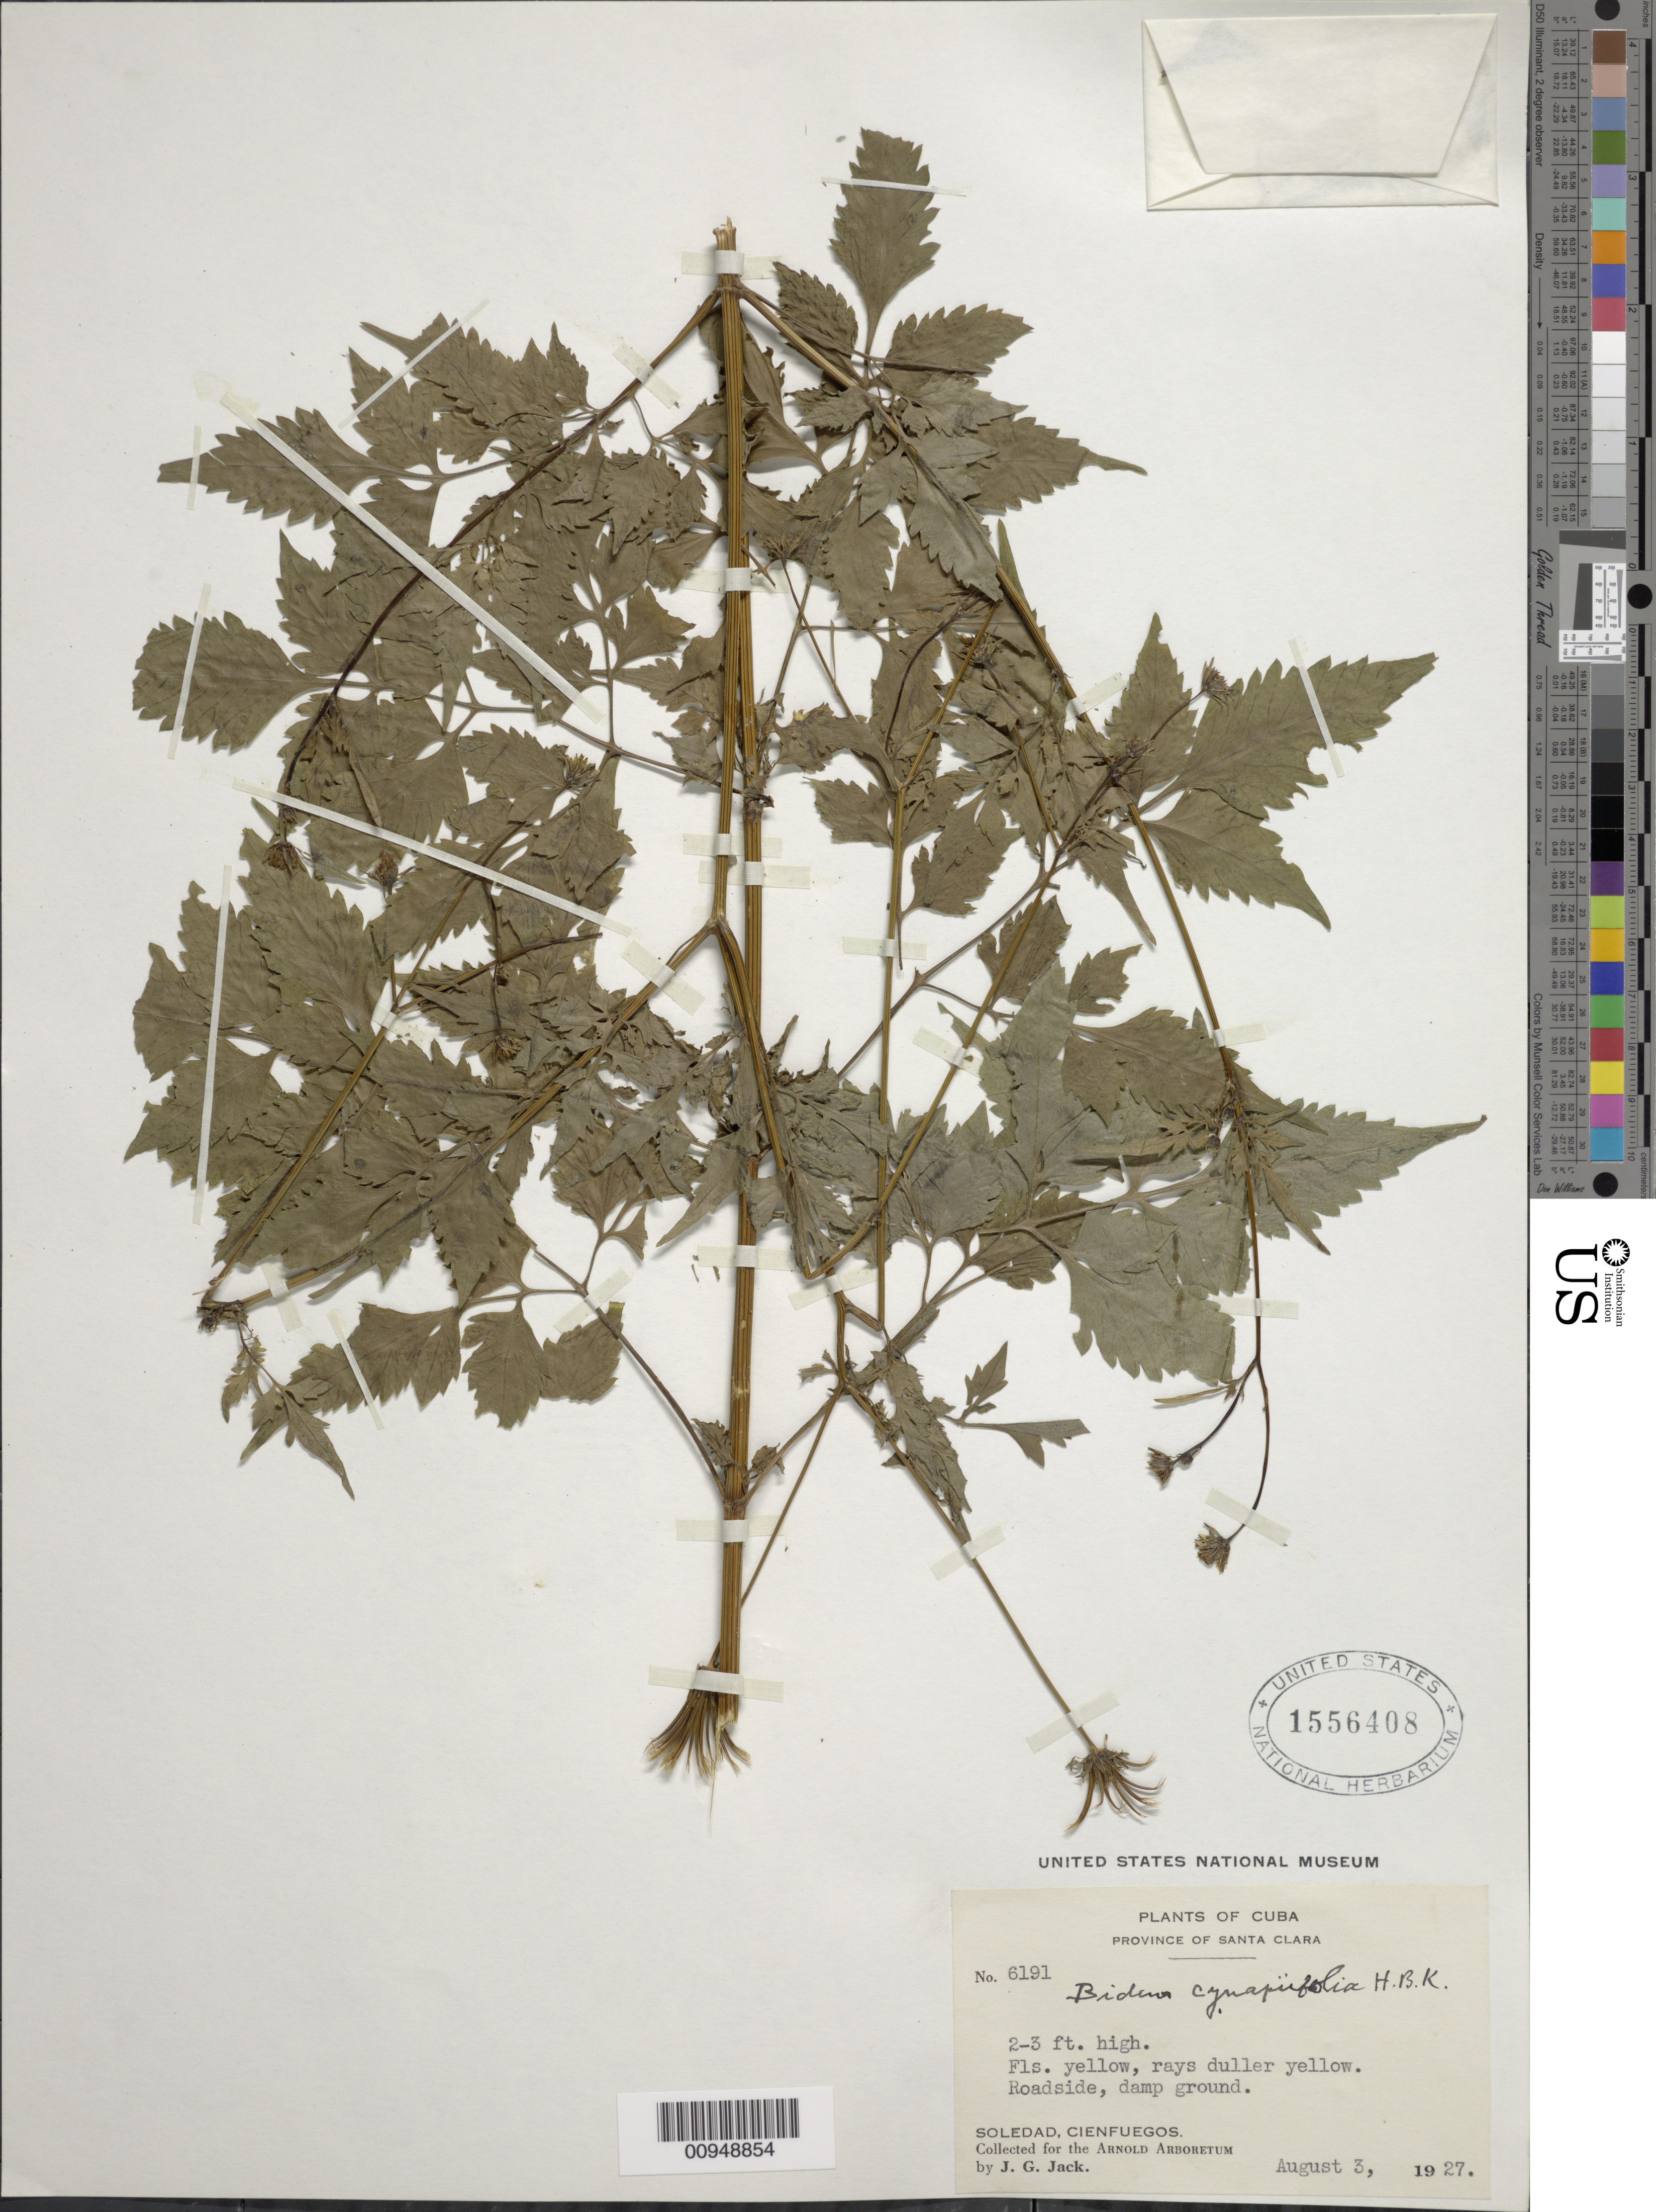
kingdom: Plantae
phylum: Tracheophyta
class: Magnoliopsida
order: Asterales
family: Asteraceae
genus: Bidens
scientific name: Bidens cynapiifolia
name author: Kunth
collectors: J. G. Jack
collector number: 6191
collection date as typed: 03 Aug 1927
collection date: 1927-08-03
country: Cuba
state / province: Cienfuegos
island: Cuba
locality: Soledad, Cienfuegos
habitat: Roadside, damp ground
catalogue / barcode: US 1556408